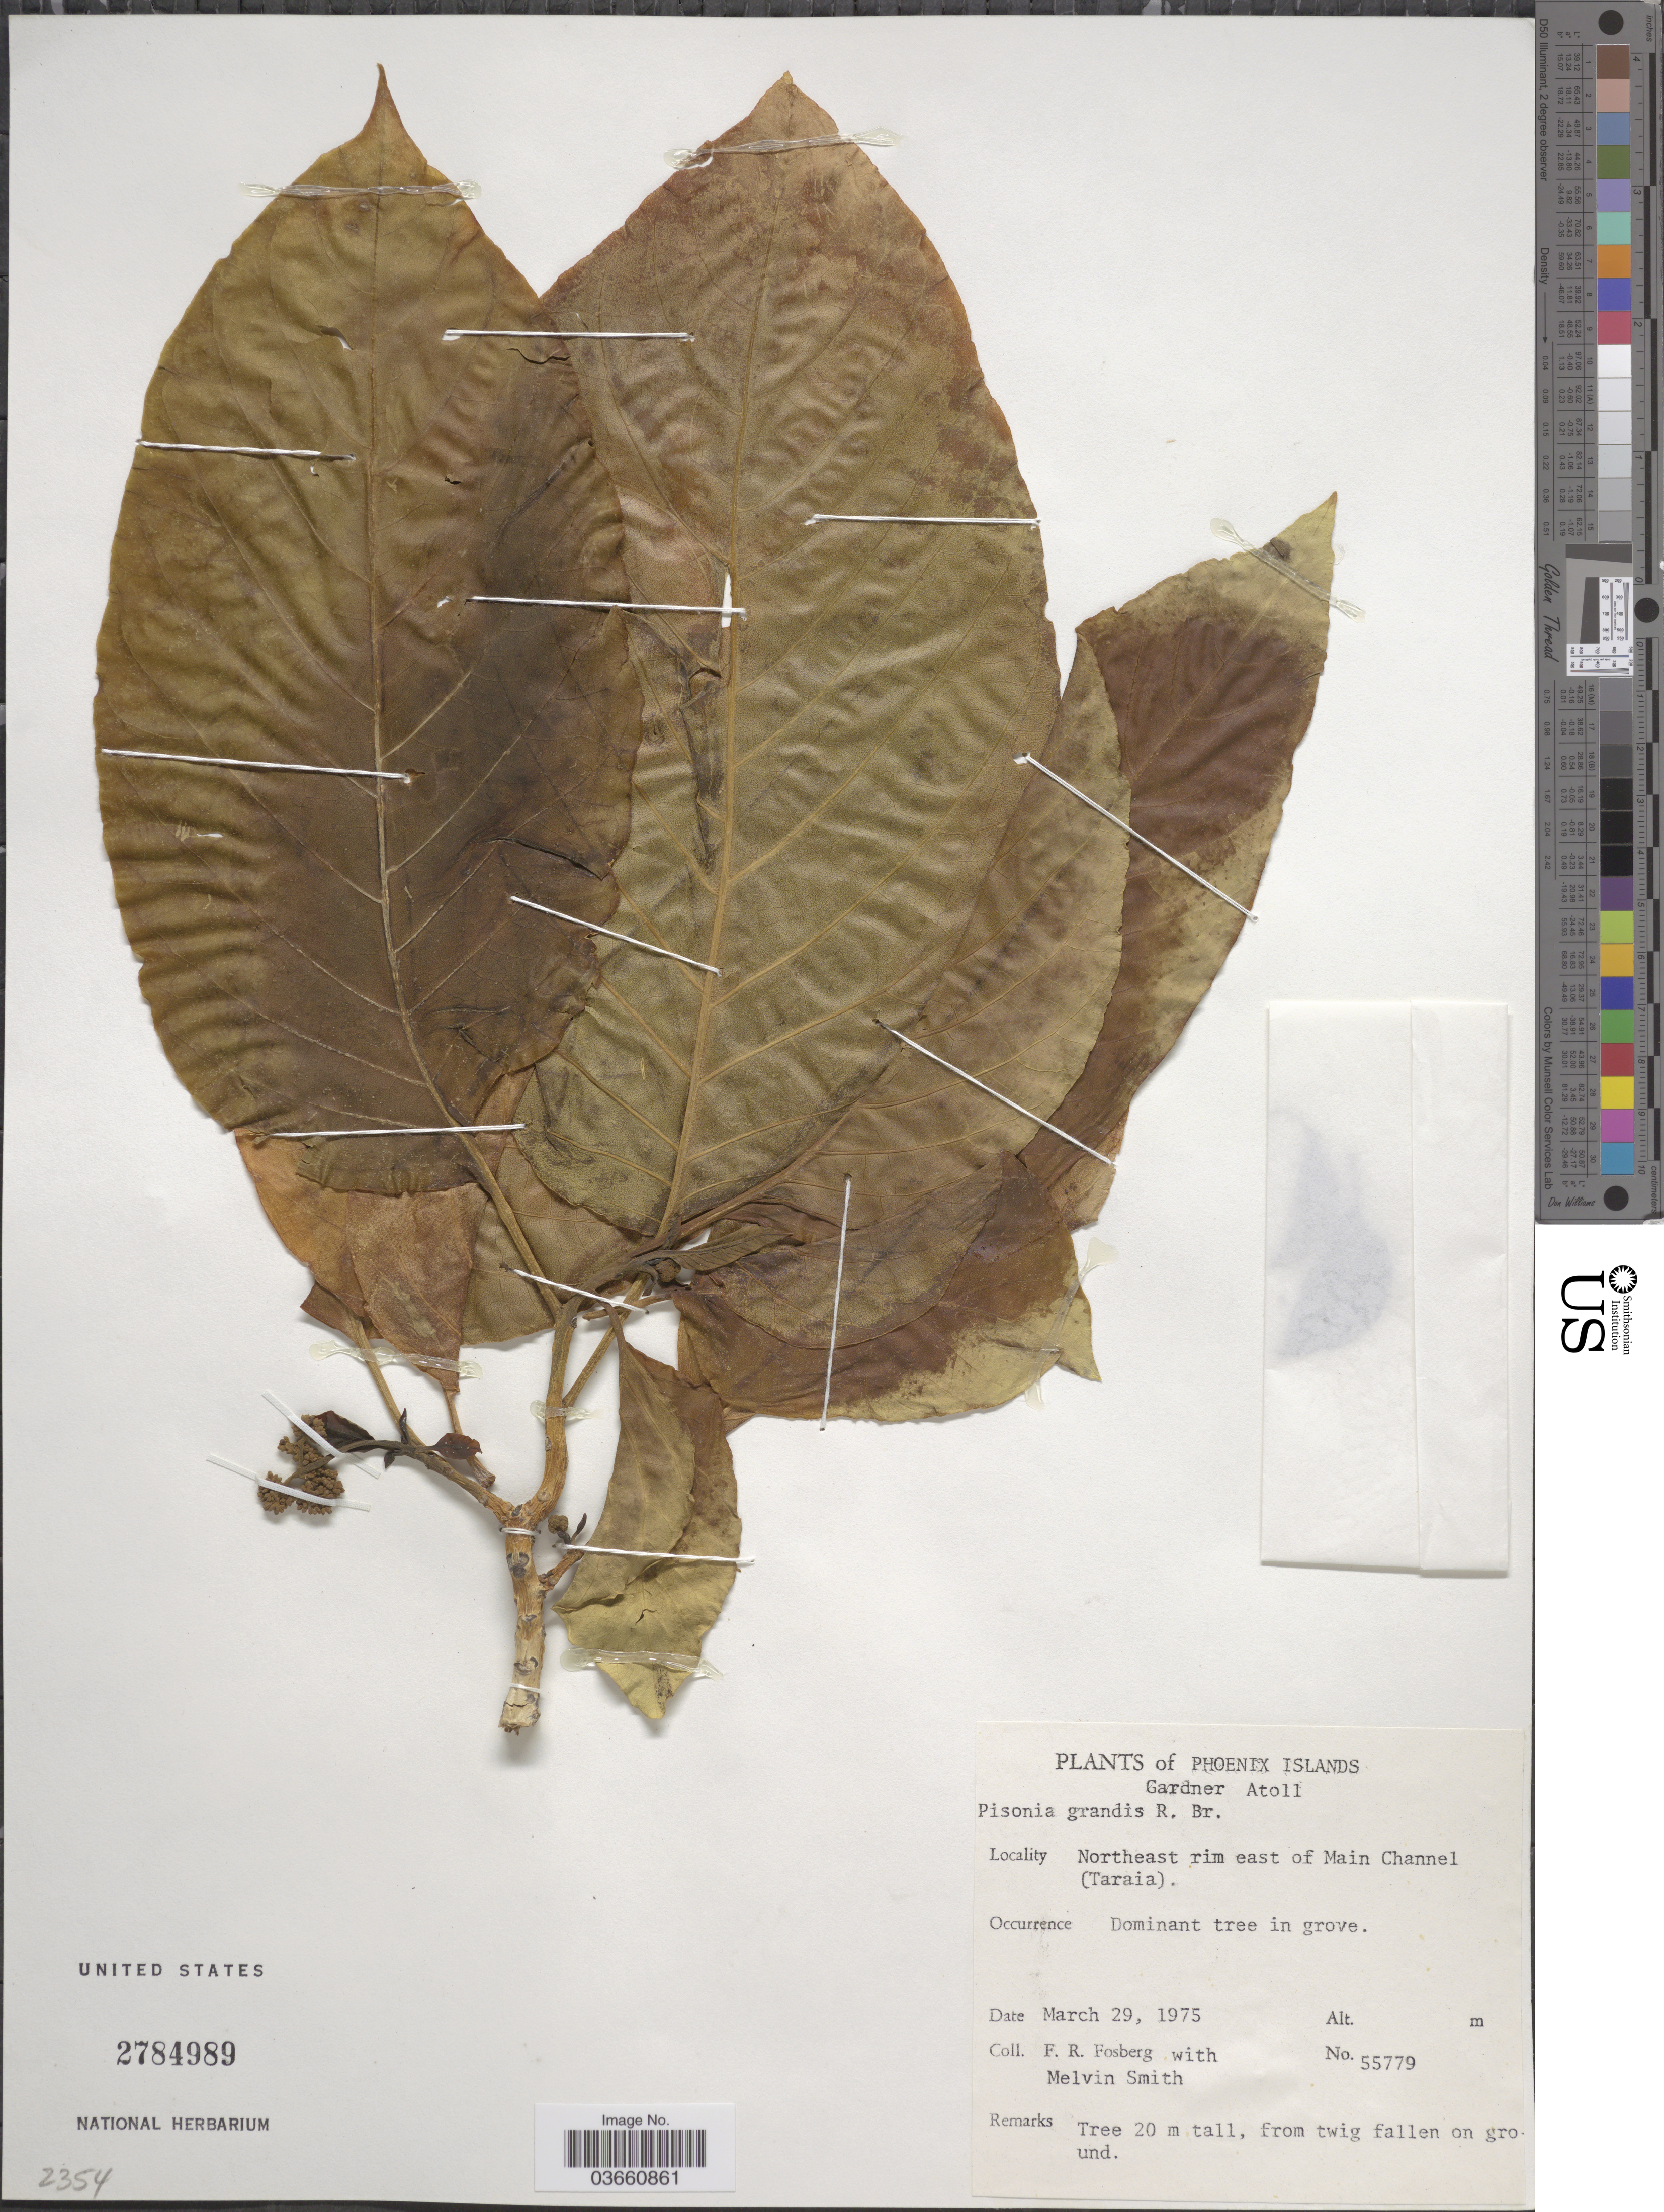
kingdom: Plantae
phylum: Tracheophyta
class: Magnoliopsida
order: Caryophyllales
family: Nyctaginaceae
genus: Pisonia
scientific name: Pisonia grandis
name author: R. Br.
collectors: F. R. Fosberg & M. Smith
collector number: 55779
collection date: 1975-03-29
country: Kiribati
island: Nikumaroro [Gardner] Atoll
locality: Phoenix Islands. Gardner Atoll. Northeast rim east of Main Channel (Taraia).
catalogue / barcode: US 2784989